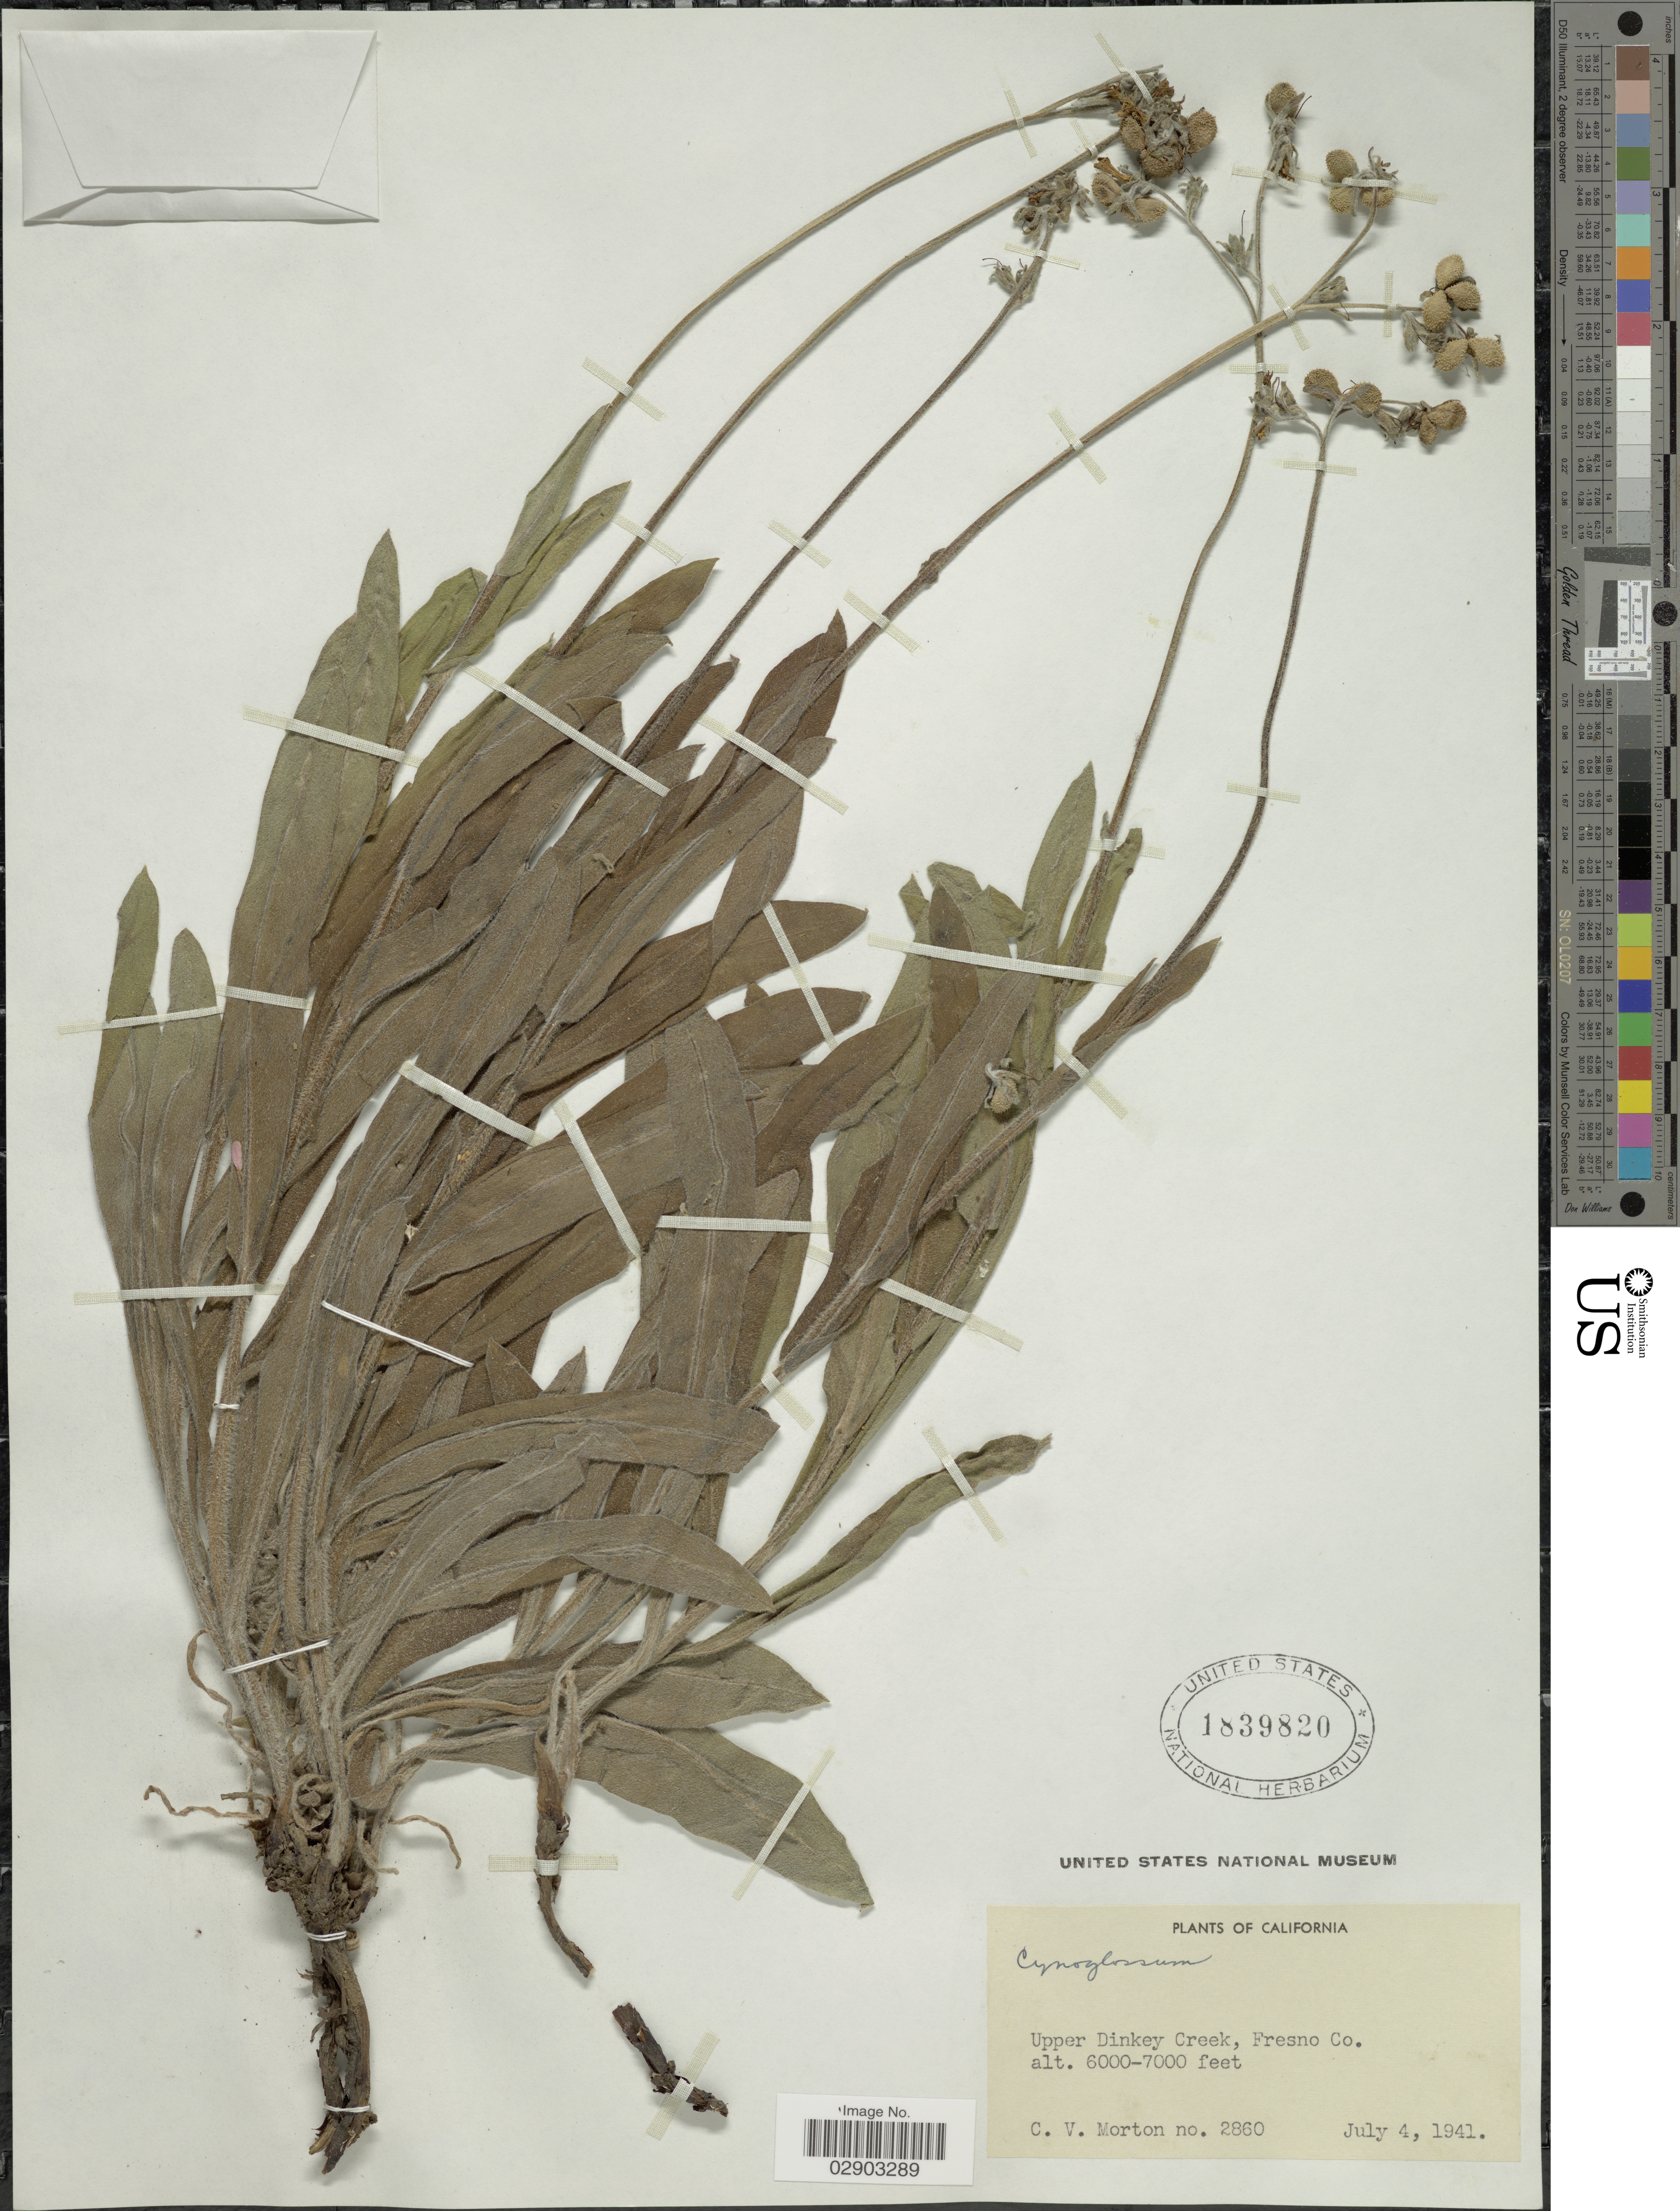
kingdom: Plantae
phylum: Tracheophyta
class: Magnoliopsida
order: Boraginales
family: Boraginaceae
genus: Cynoglossum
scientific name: Cynoglossum sp.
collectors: C. V. Morton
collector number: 2860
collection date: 1941-07-04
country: United States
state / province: California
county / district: Fresno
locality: Upper Dinkey Creek, Fresno Co.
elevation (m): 1829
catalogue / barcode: US 1839820